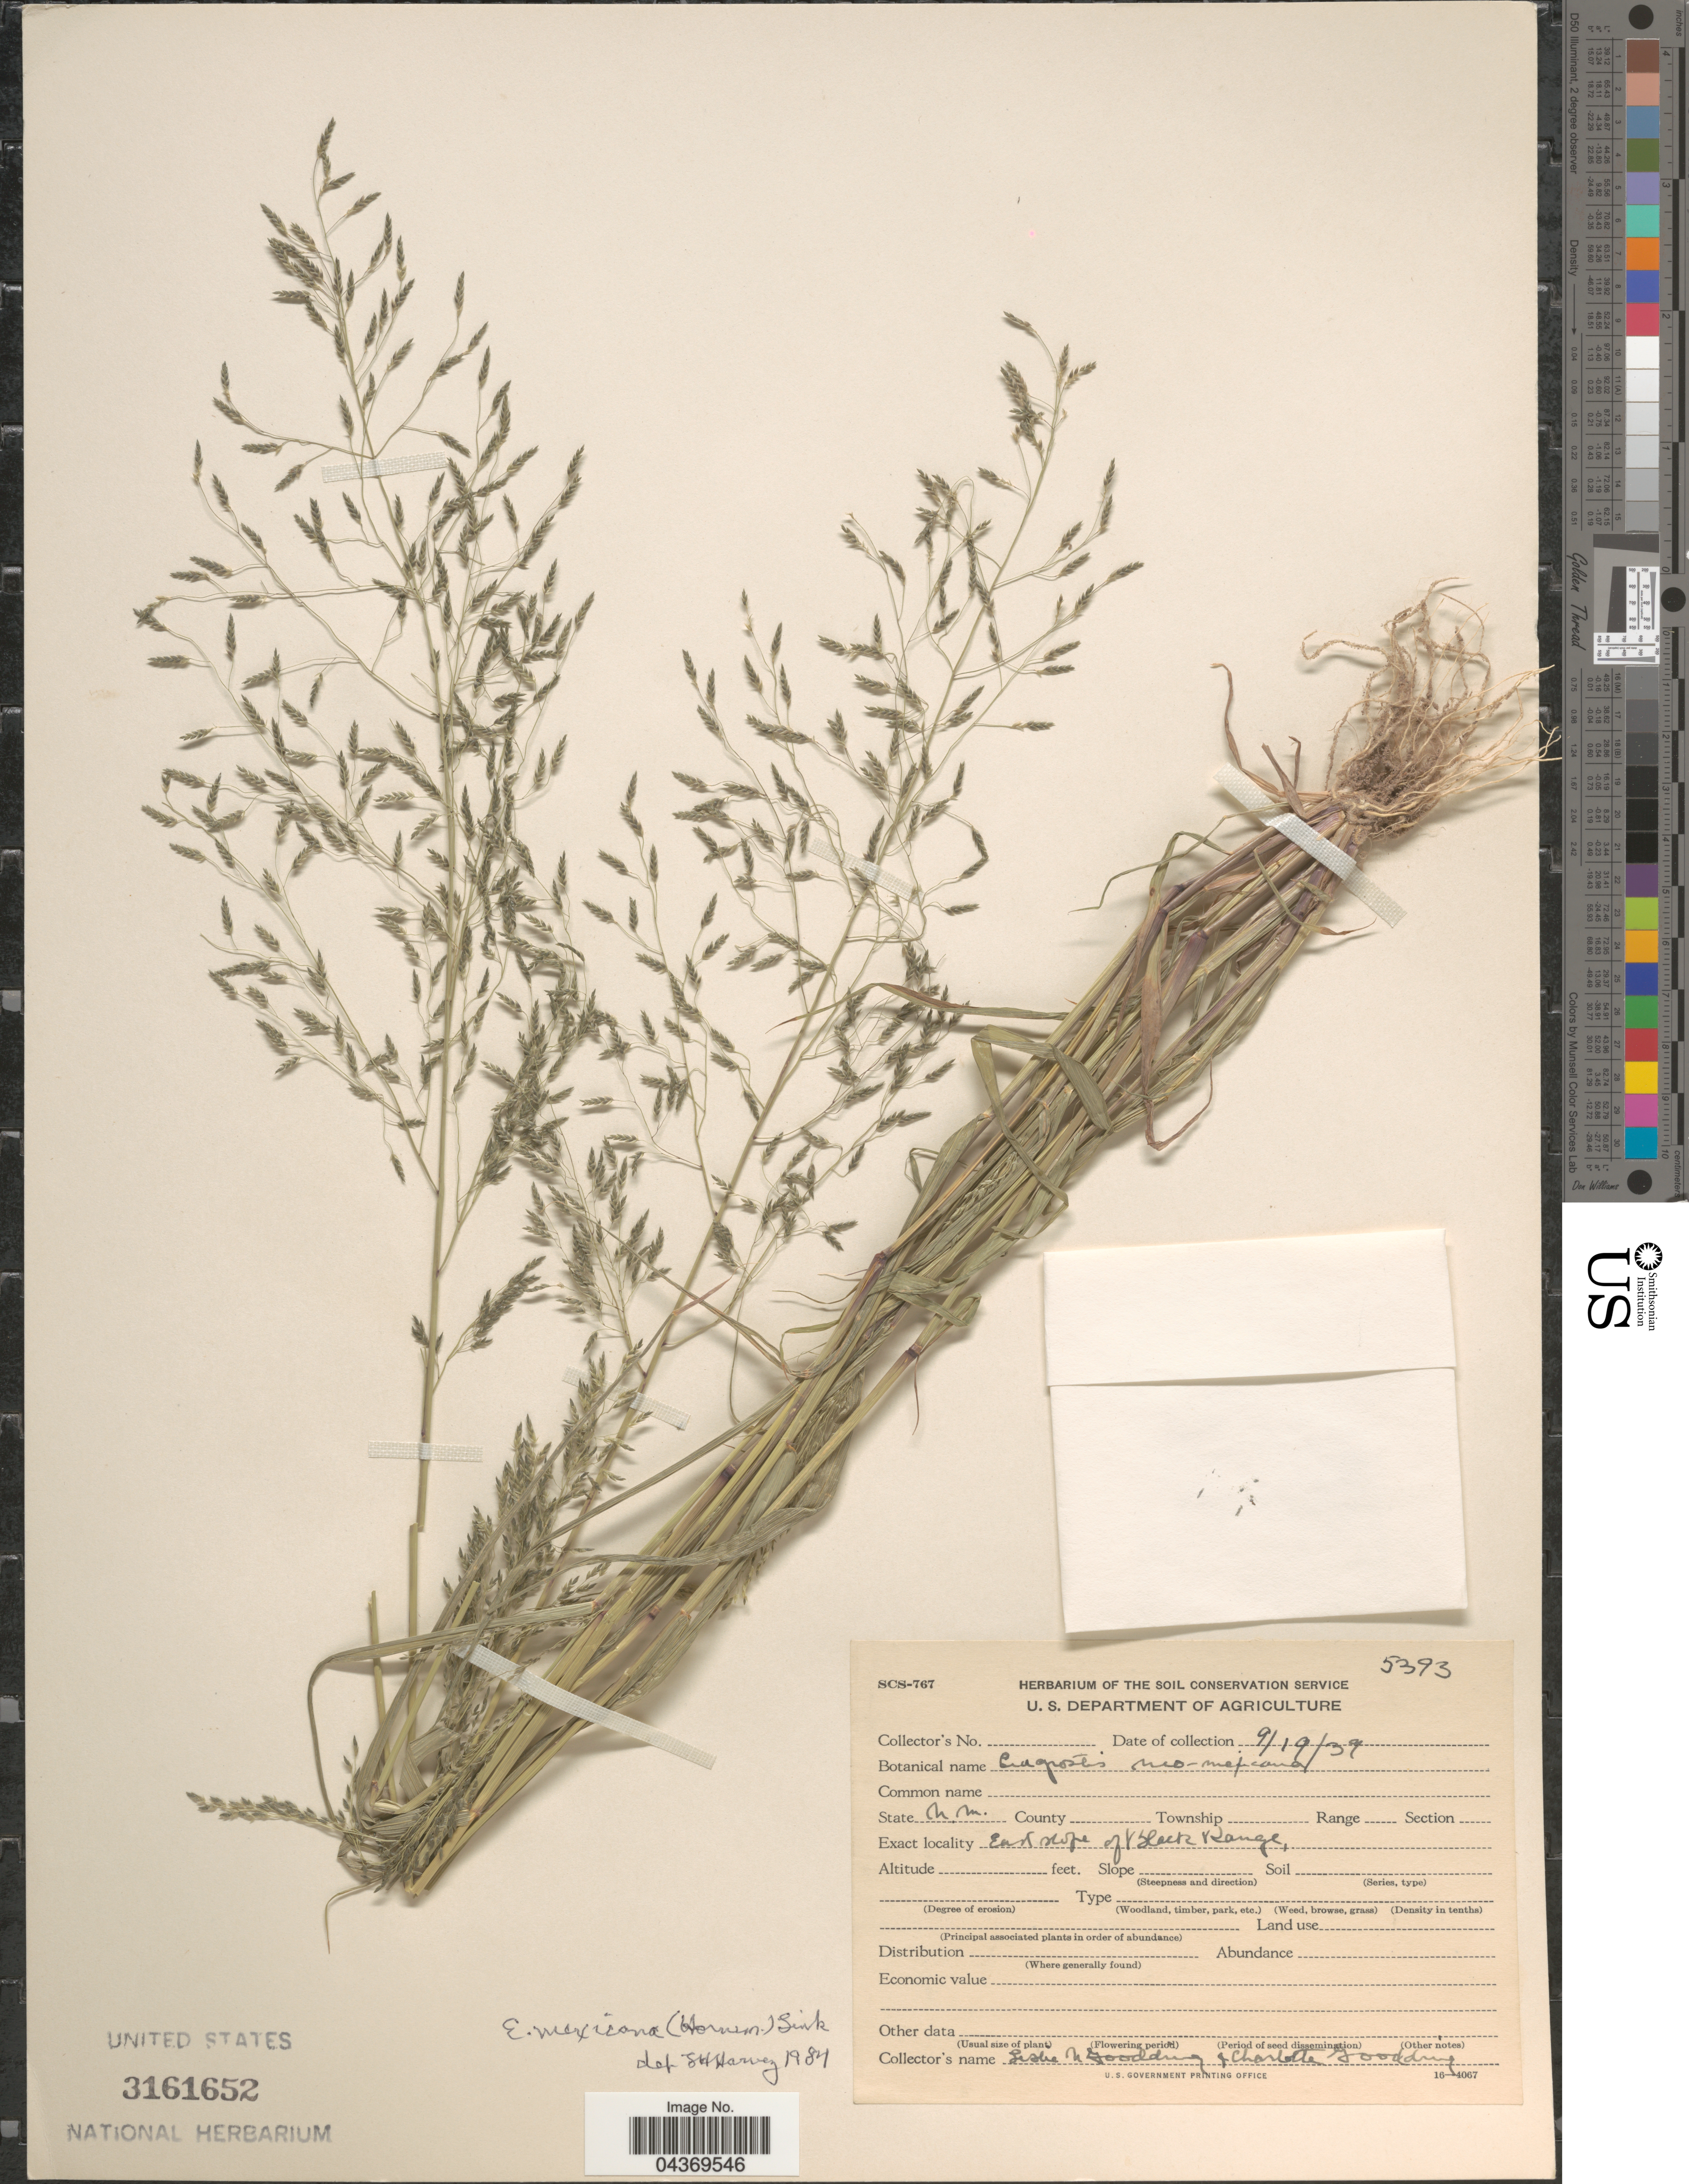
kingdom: Plantae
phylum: Tracheophyta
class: Liliopsida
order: Poales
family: Poaceae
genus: Eragrostis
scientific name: Eragrostis mexicana subsp. mexicana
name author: (Hornem.) Link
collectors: L. N. Goodding & C. Goodding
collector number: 5393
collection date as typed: Transcribed d/m/y: 19/9/39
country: United States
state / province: New Mexico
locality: East slope of Black Range.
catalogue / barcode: US 3161652